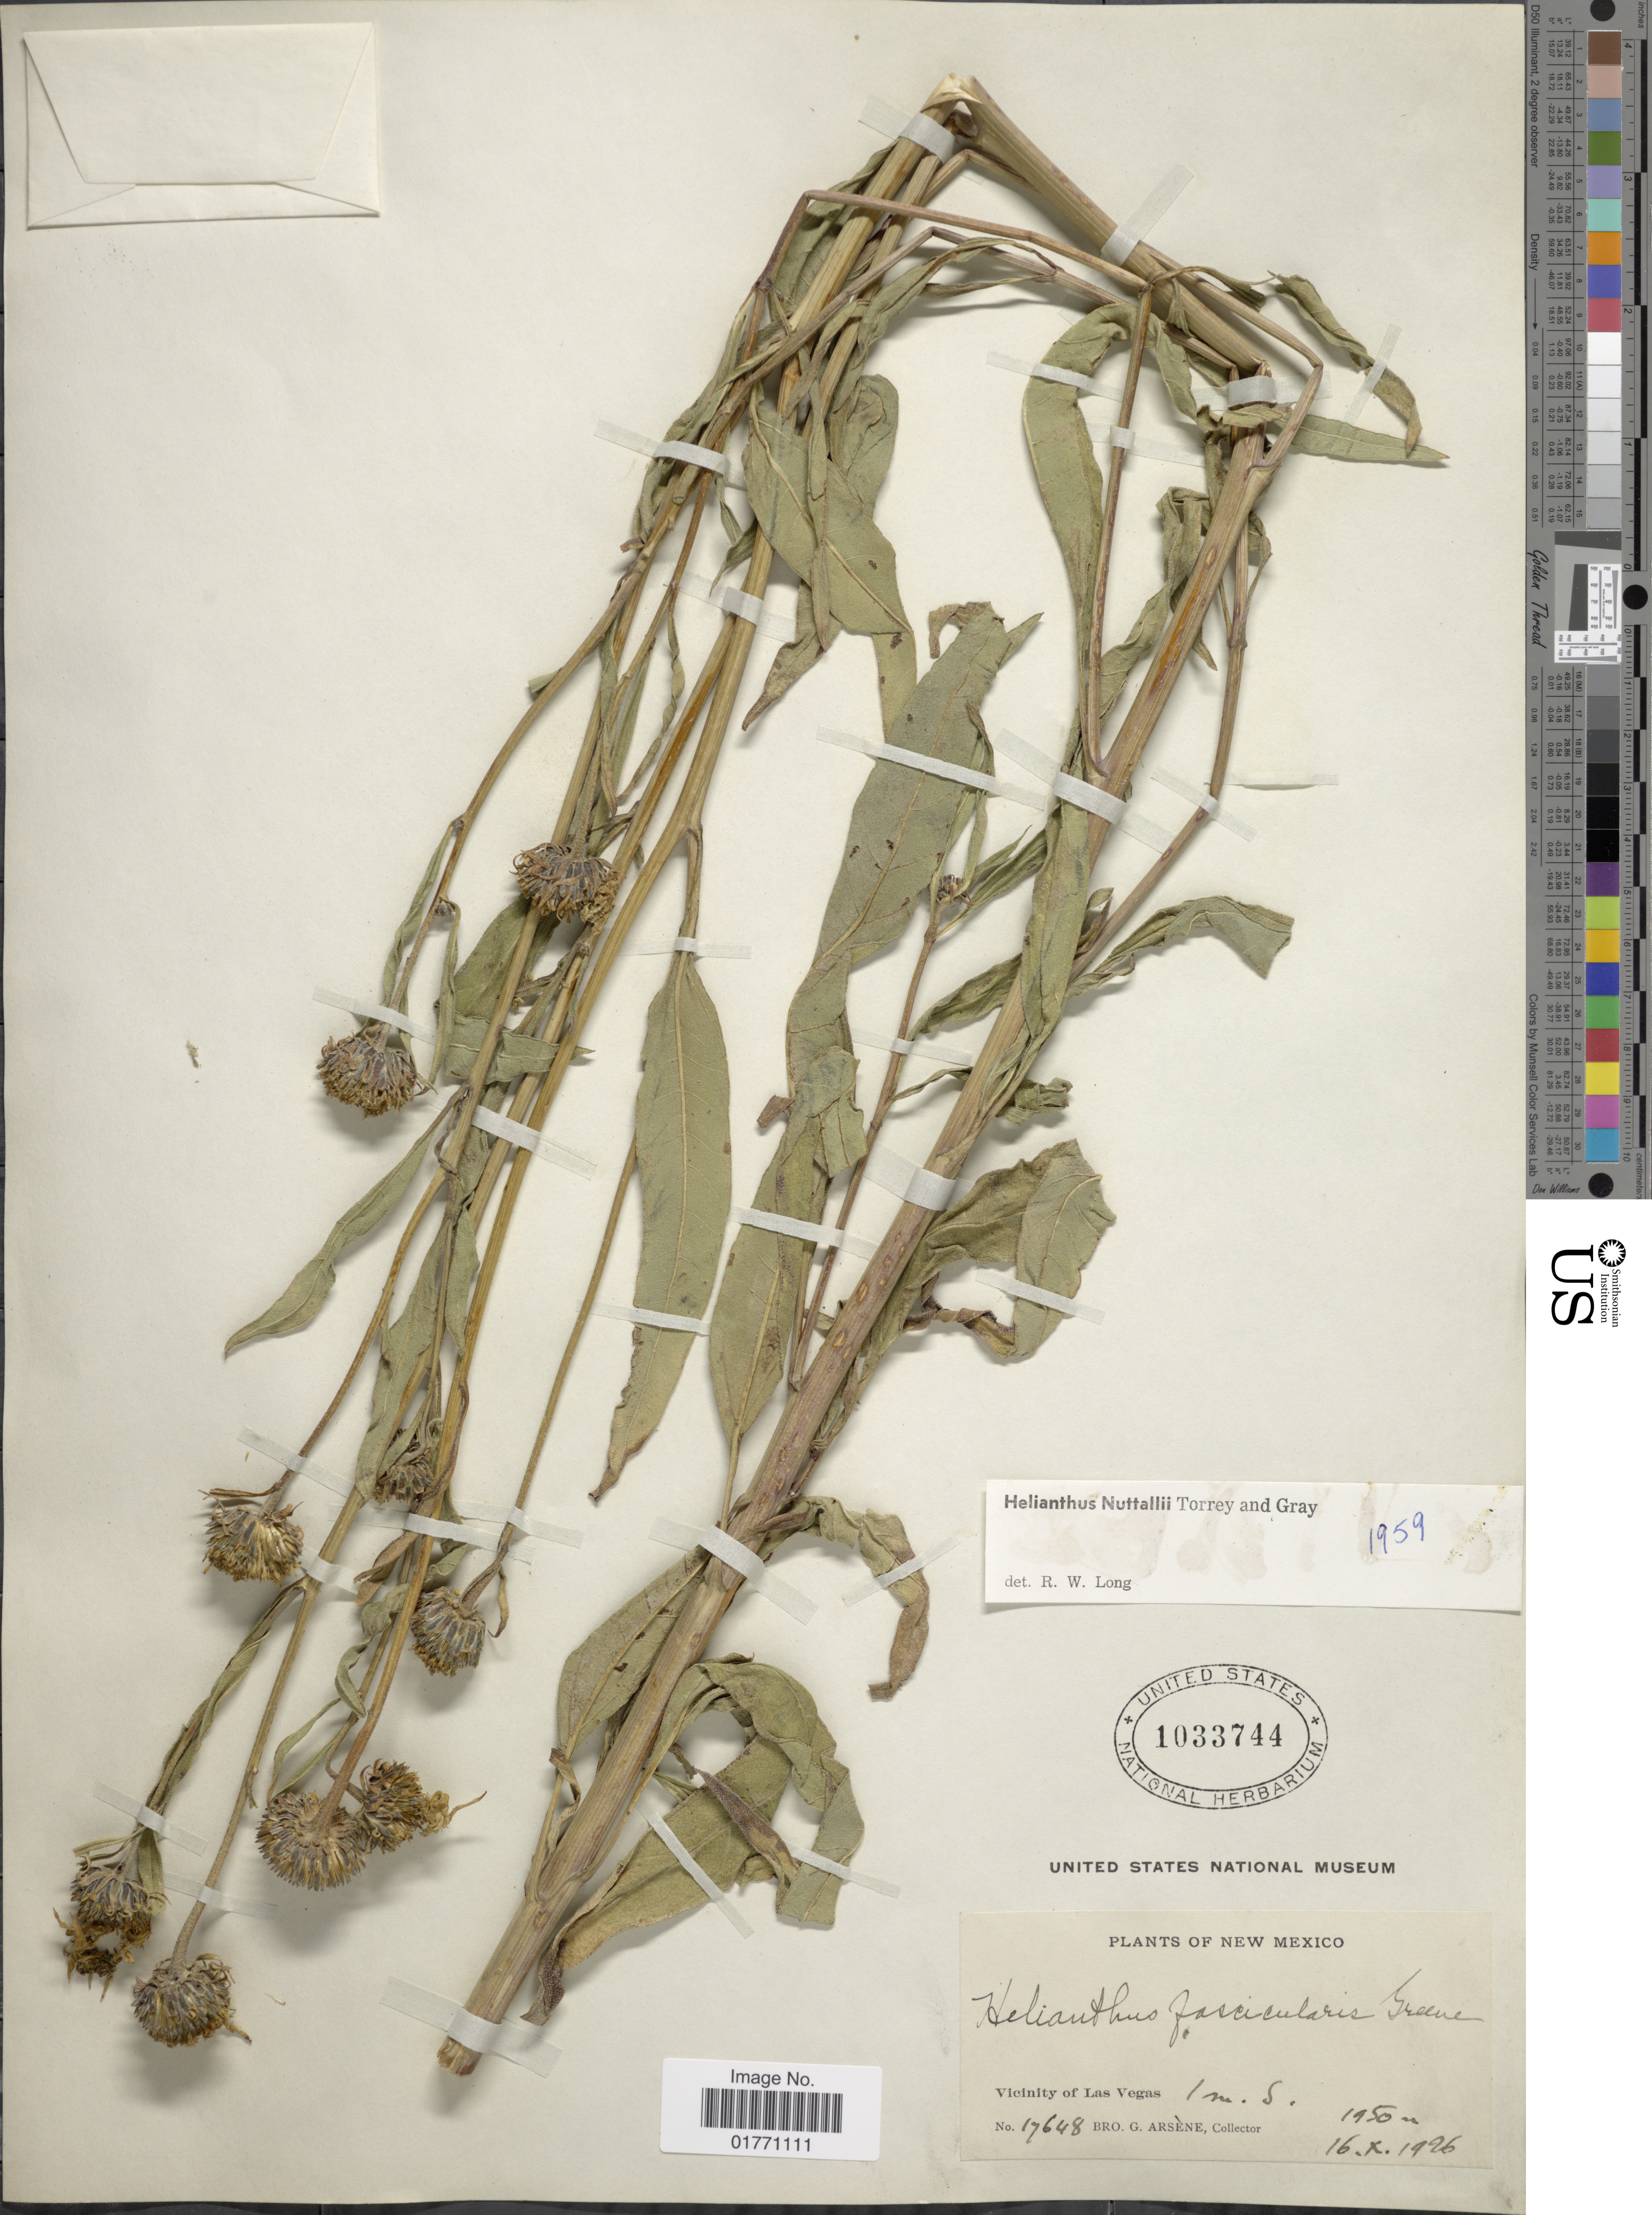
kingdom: Plantae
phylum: Tracheophyta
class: Magnoliopsida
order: Asterales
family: Asteraceae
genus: Helianthus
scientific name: Helianthus nuttallii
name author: Torr. & A. Gray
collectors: Bro. G. Arsène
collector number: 17648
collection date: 1926-10-16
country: United States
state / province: New Mexico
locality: Vicinity of Las Vegas, 1 m. S.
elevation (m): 1950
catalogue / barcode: US 1033744